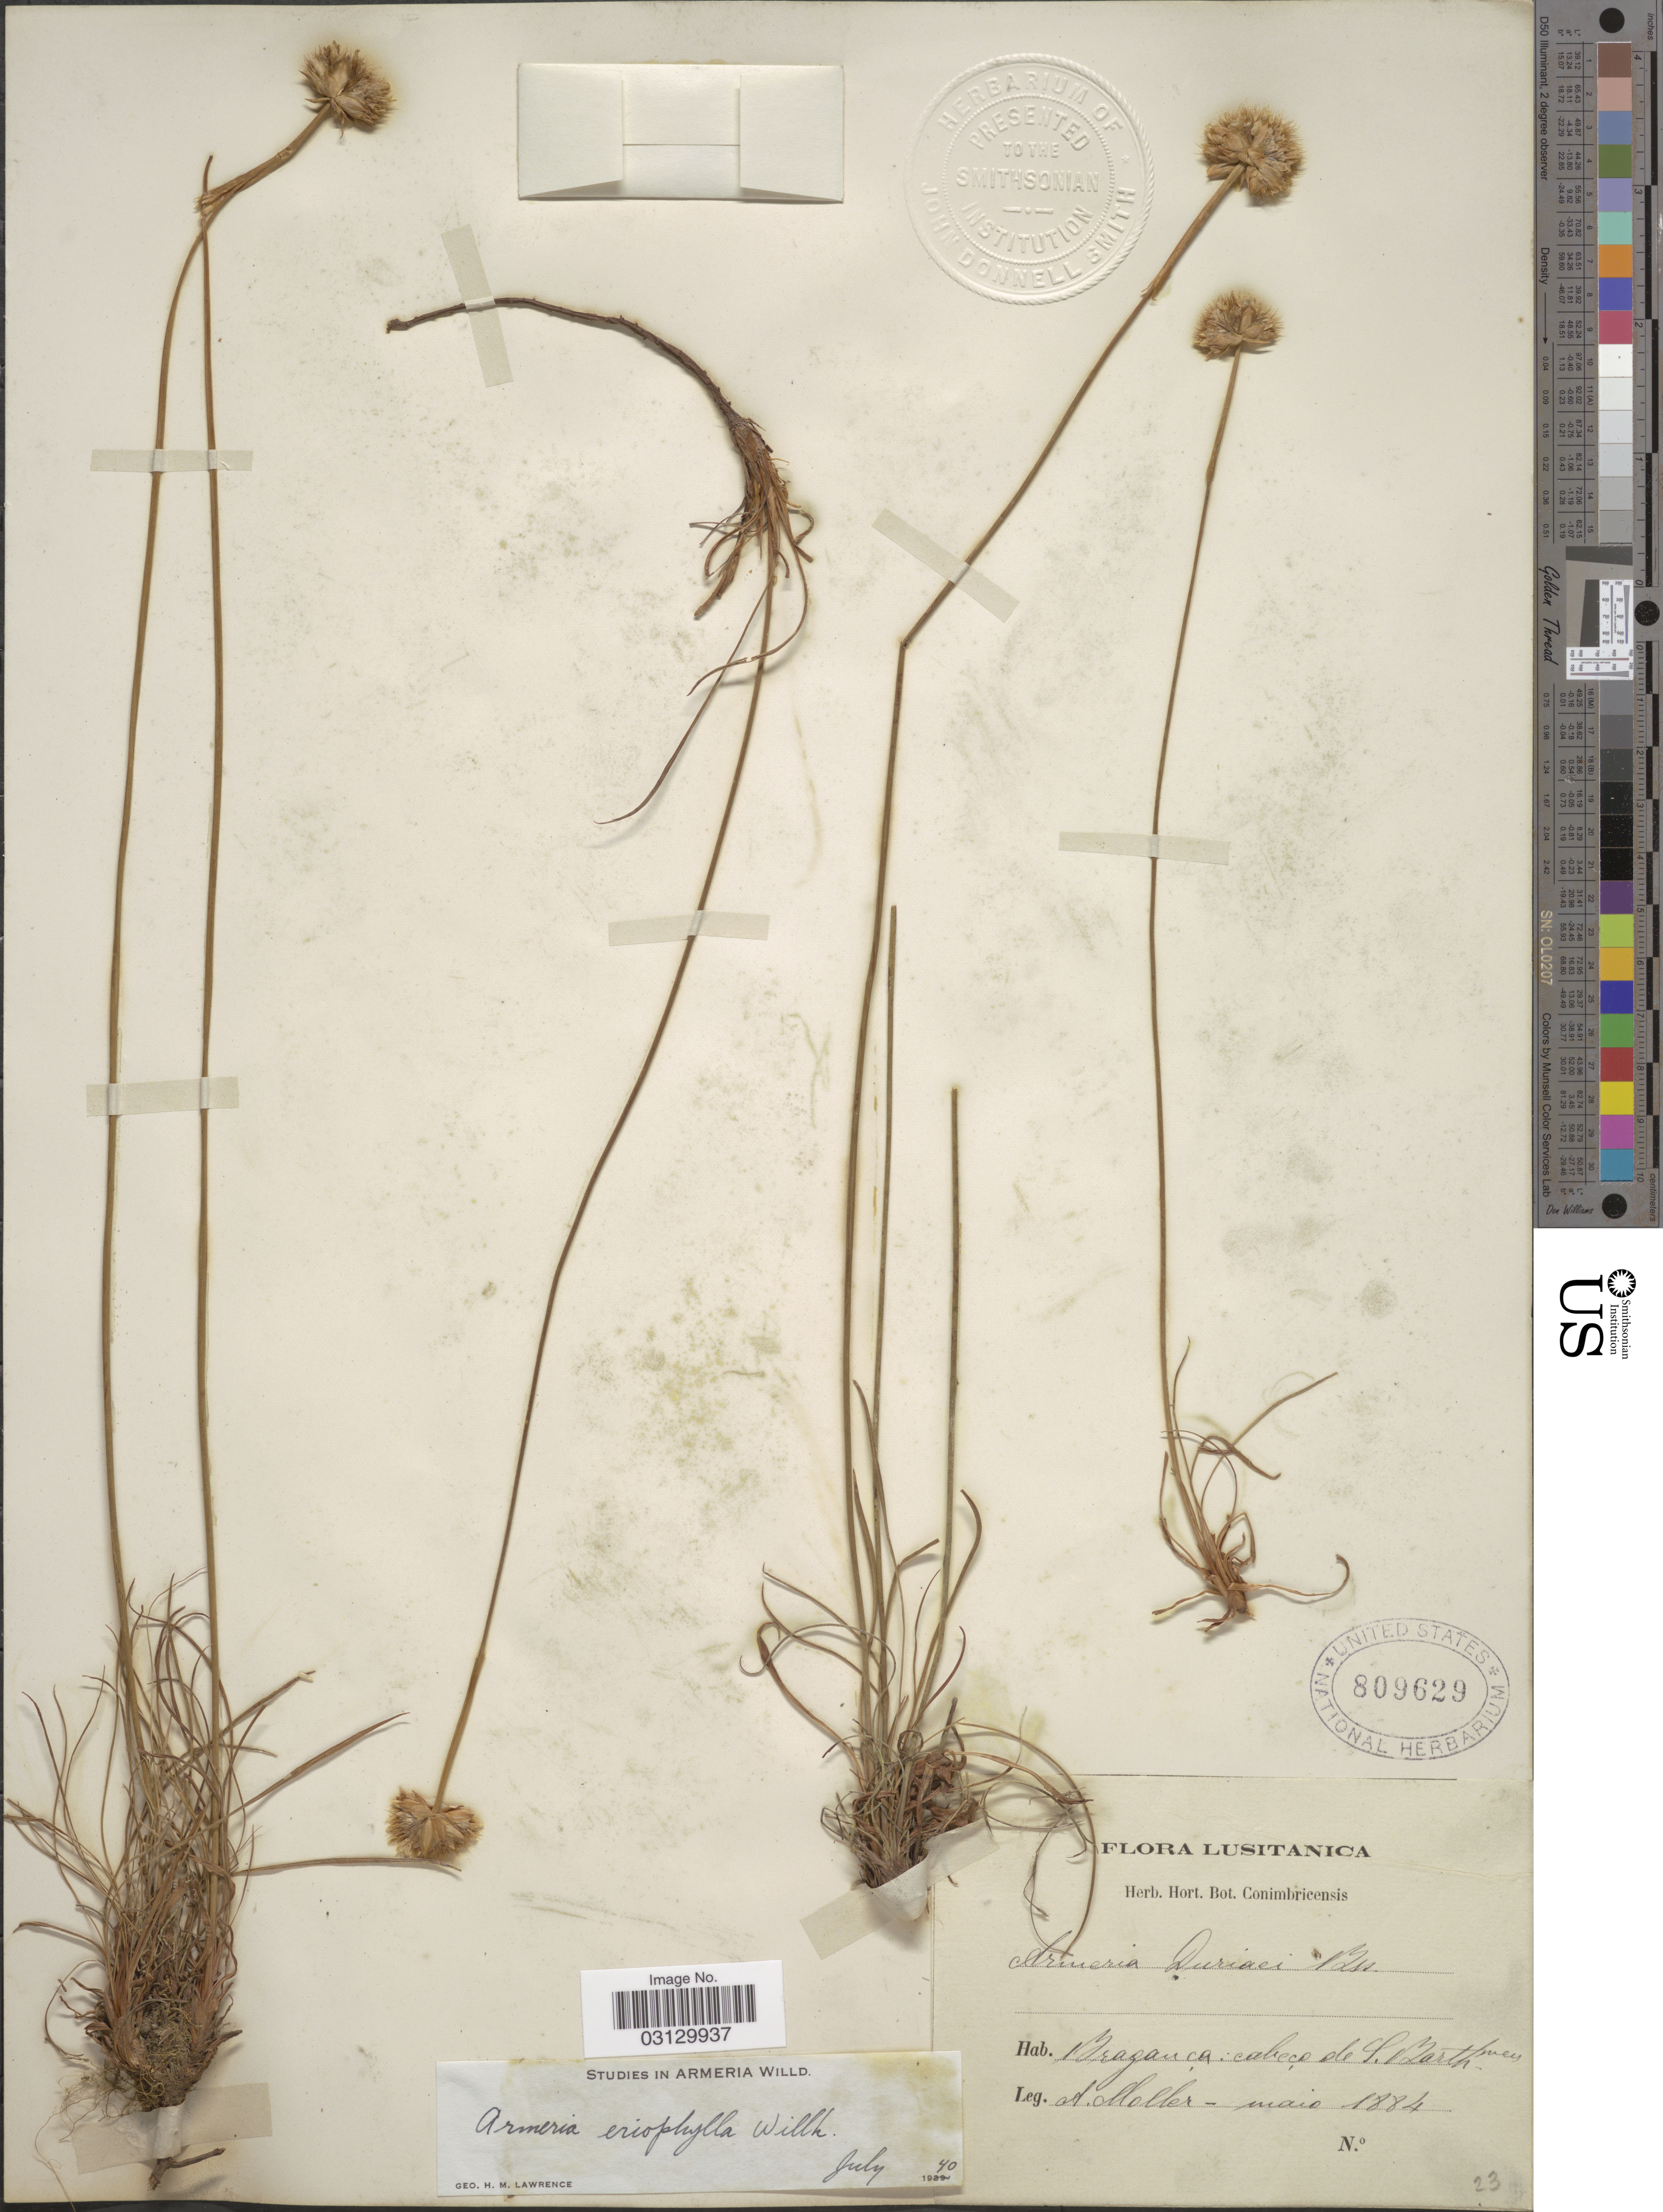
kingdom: Plantae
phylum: Tracheophyta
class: Magnoliopsida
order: Caryophyllales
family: Plumbaginaceae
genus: Armeria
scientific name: Armeria eriophylla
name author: Willk.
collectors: A. Moller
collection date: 1884-05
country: Portugal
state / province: Braganca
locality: Lusitanica. Cabeco de S. Barthmew [interpreted].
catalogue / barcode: US 809629